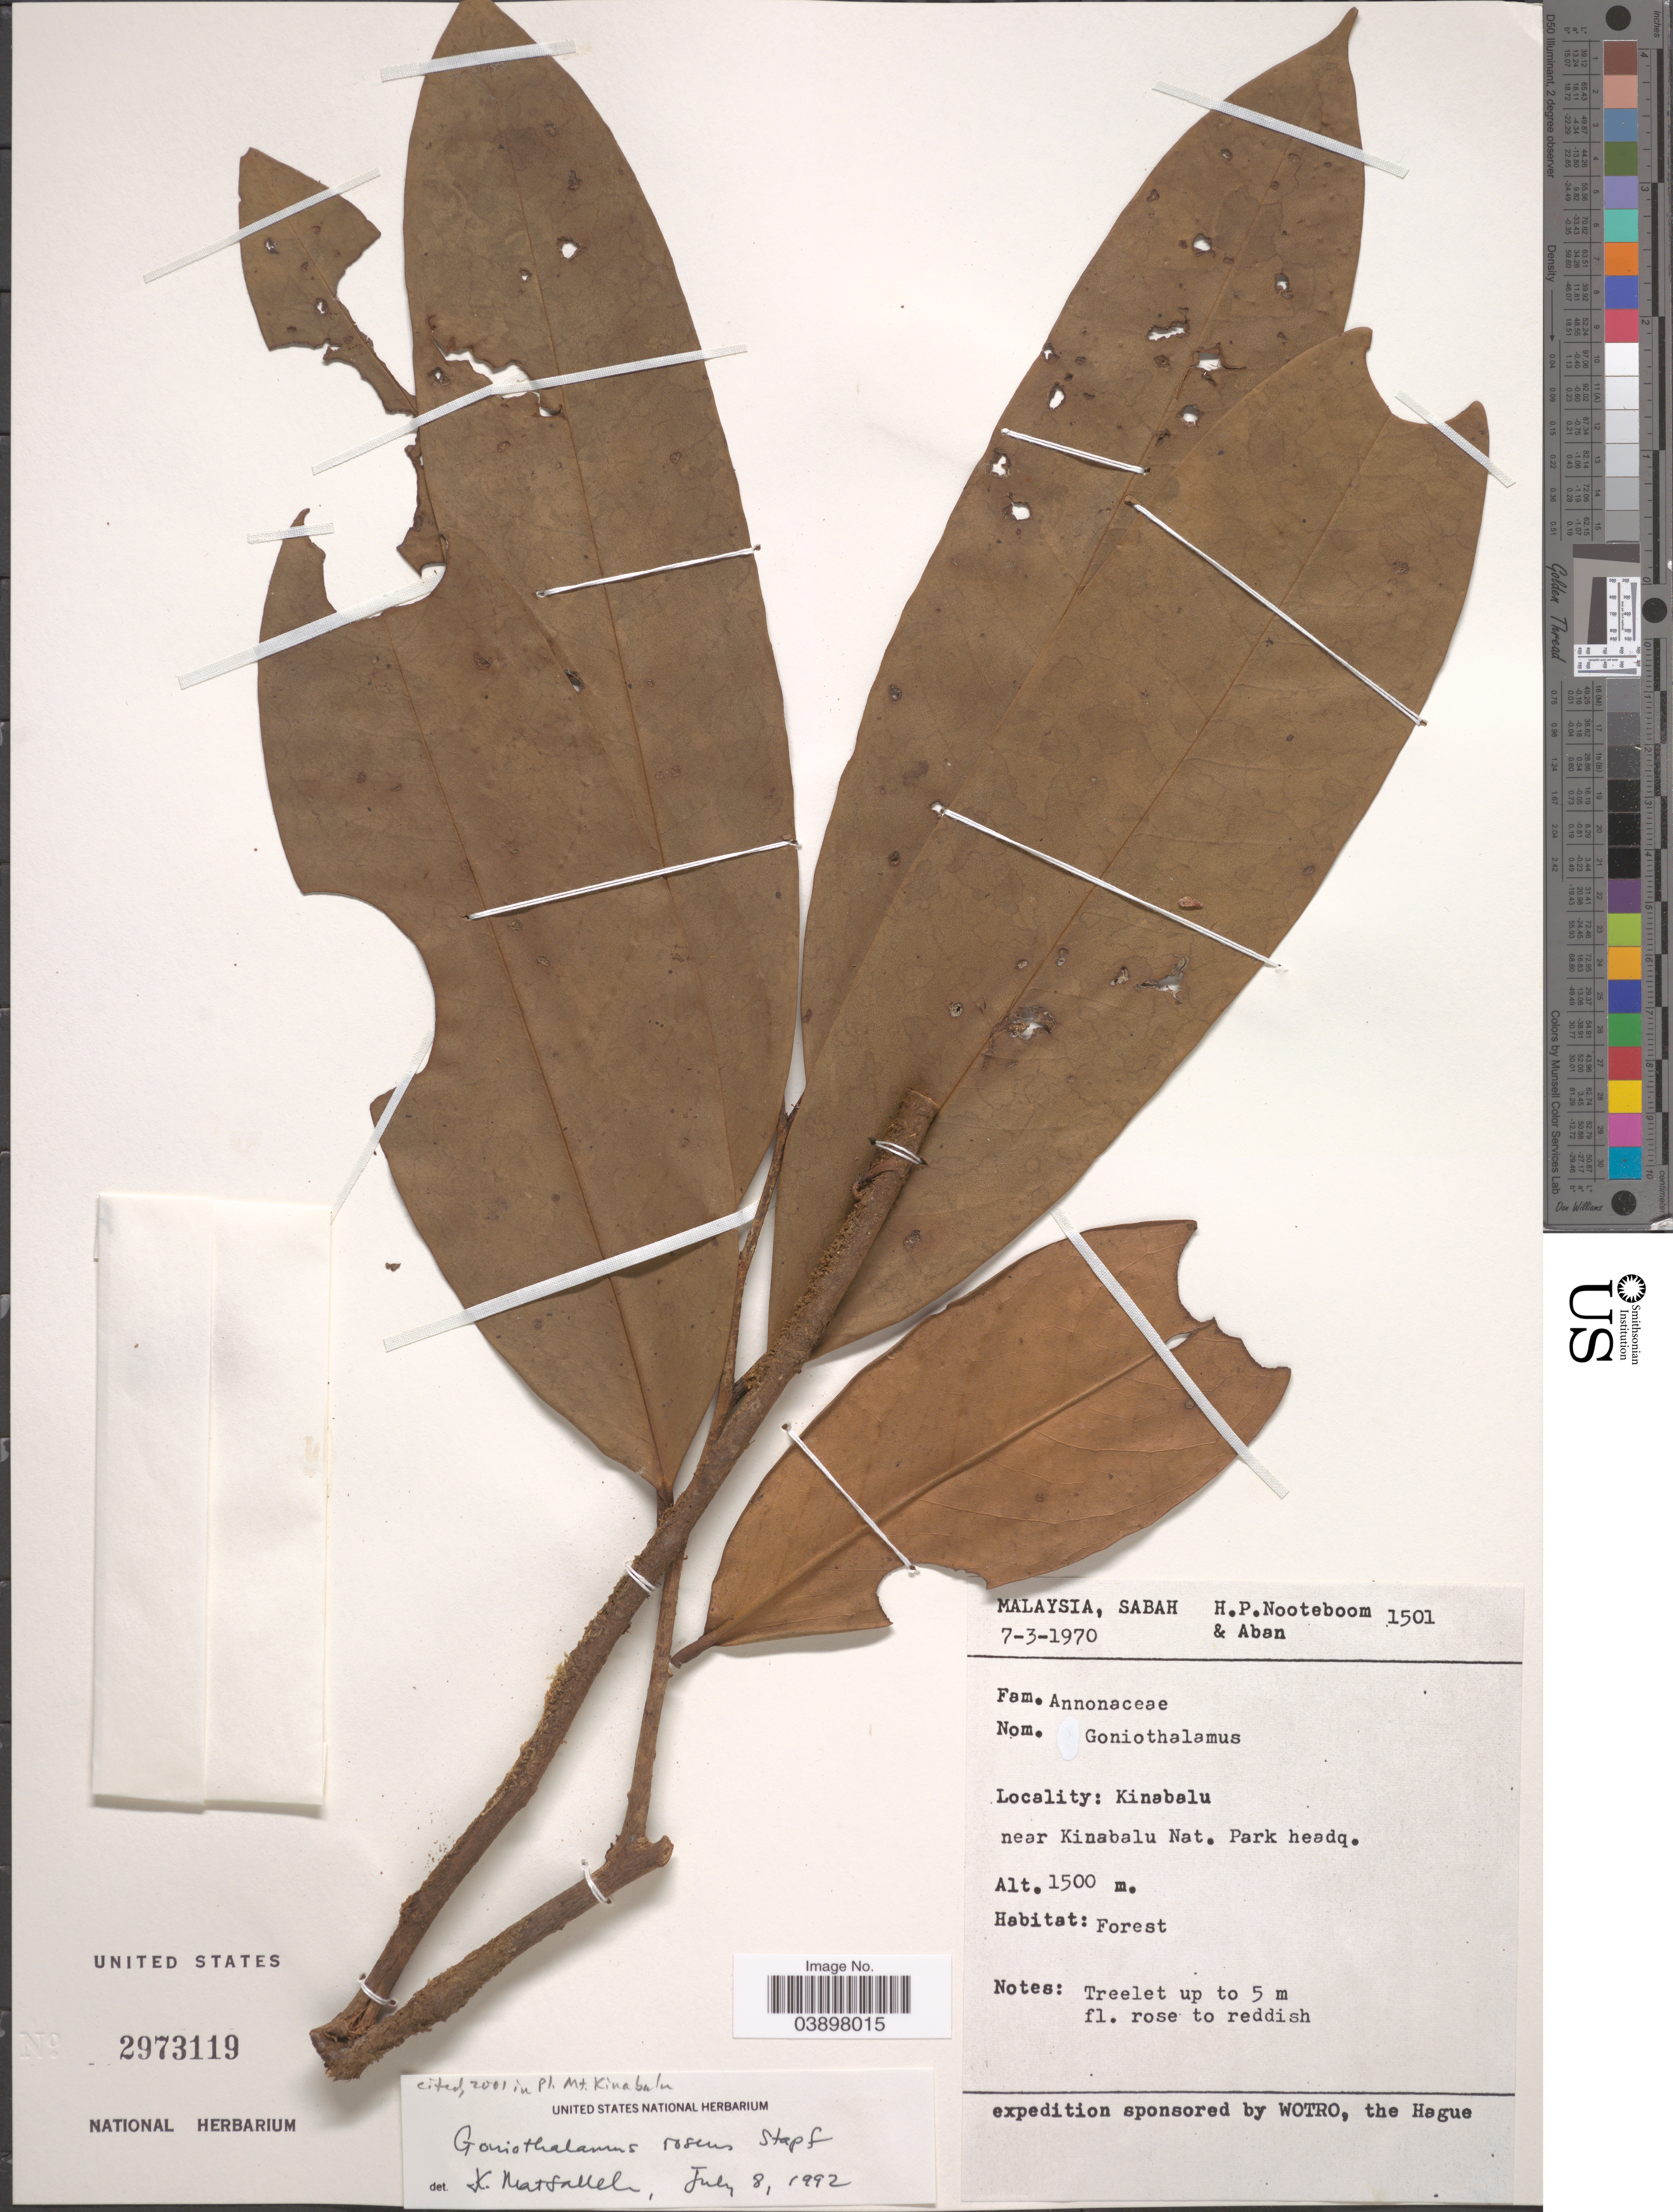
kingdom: Plantae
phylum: Tracheophyta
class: Magnoliopsida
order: Magnoliales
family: Annonaceae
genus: Goniothalamus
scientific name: Goniothalamus roseus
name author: Stapf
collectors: H. P. Nooteboom & -- Aban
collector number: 1501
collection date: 1970-03-07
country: Malaysia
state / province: Sabah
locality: Kinabalu. Near Kinabalu Nat. Park headq.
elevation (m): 1500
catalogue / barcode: US 2973119